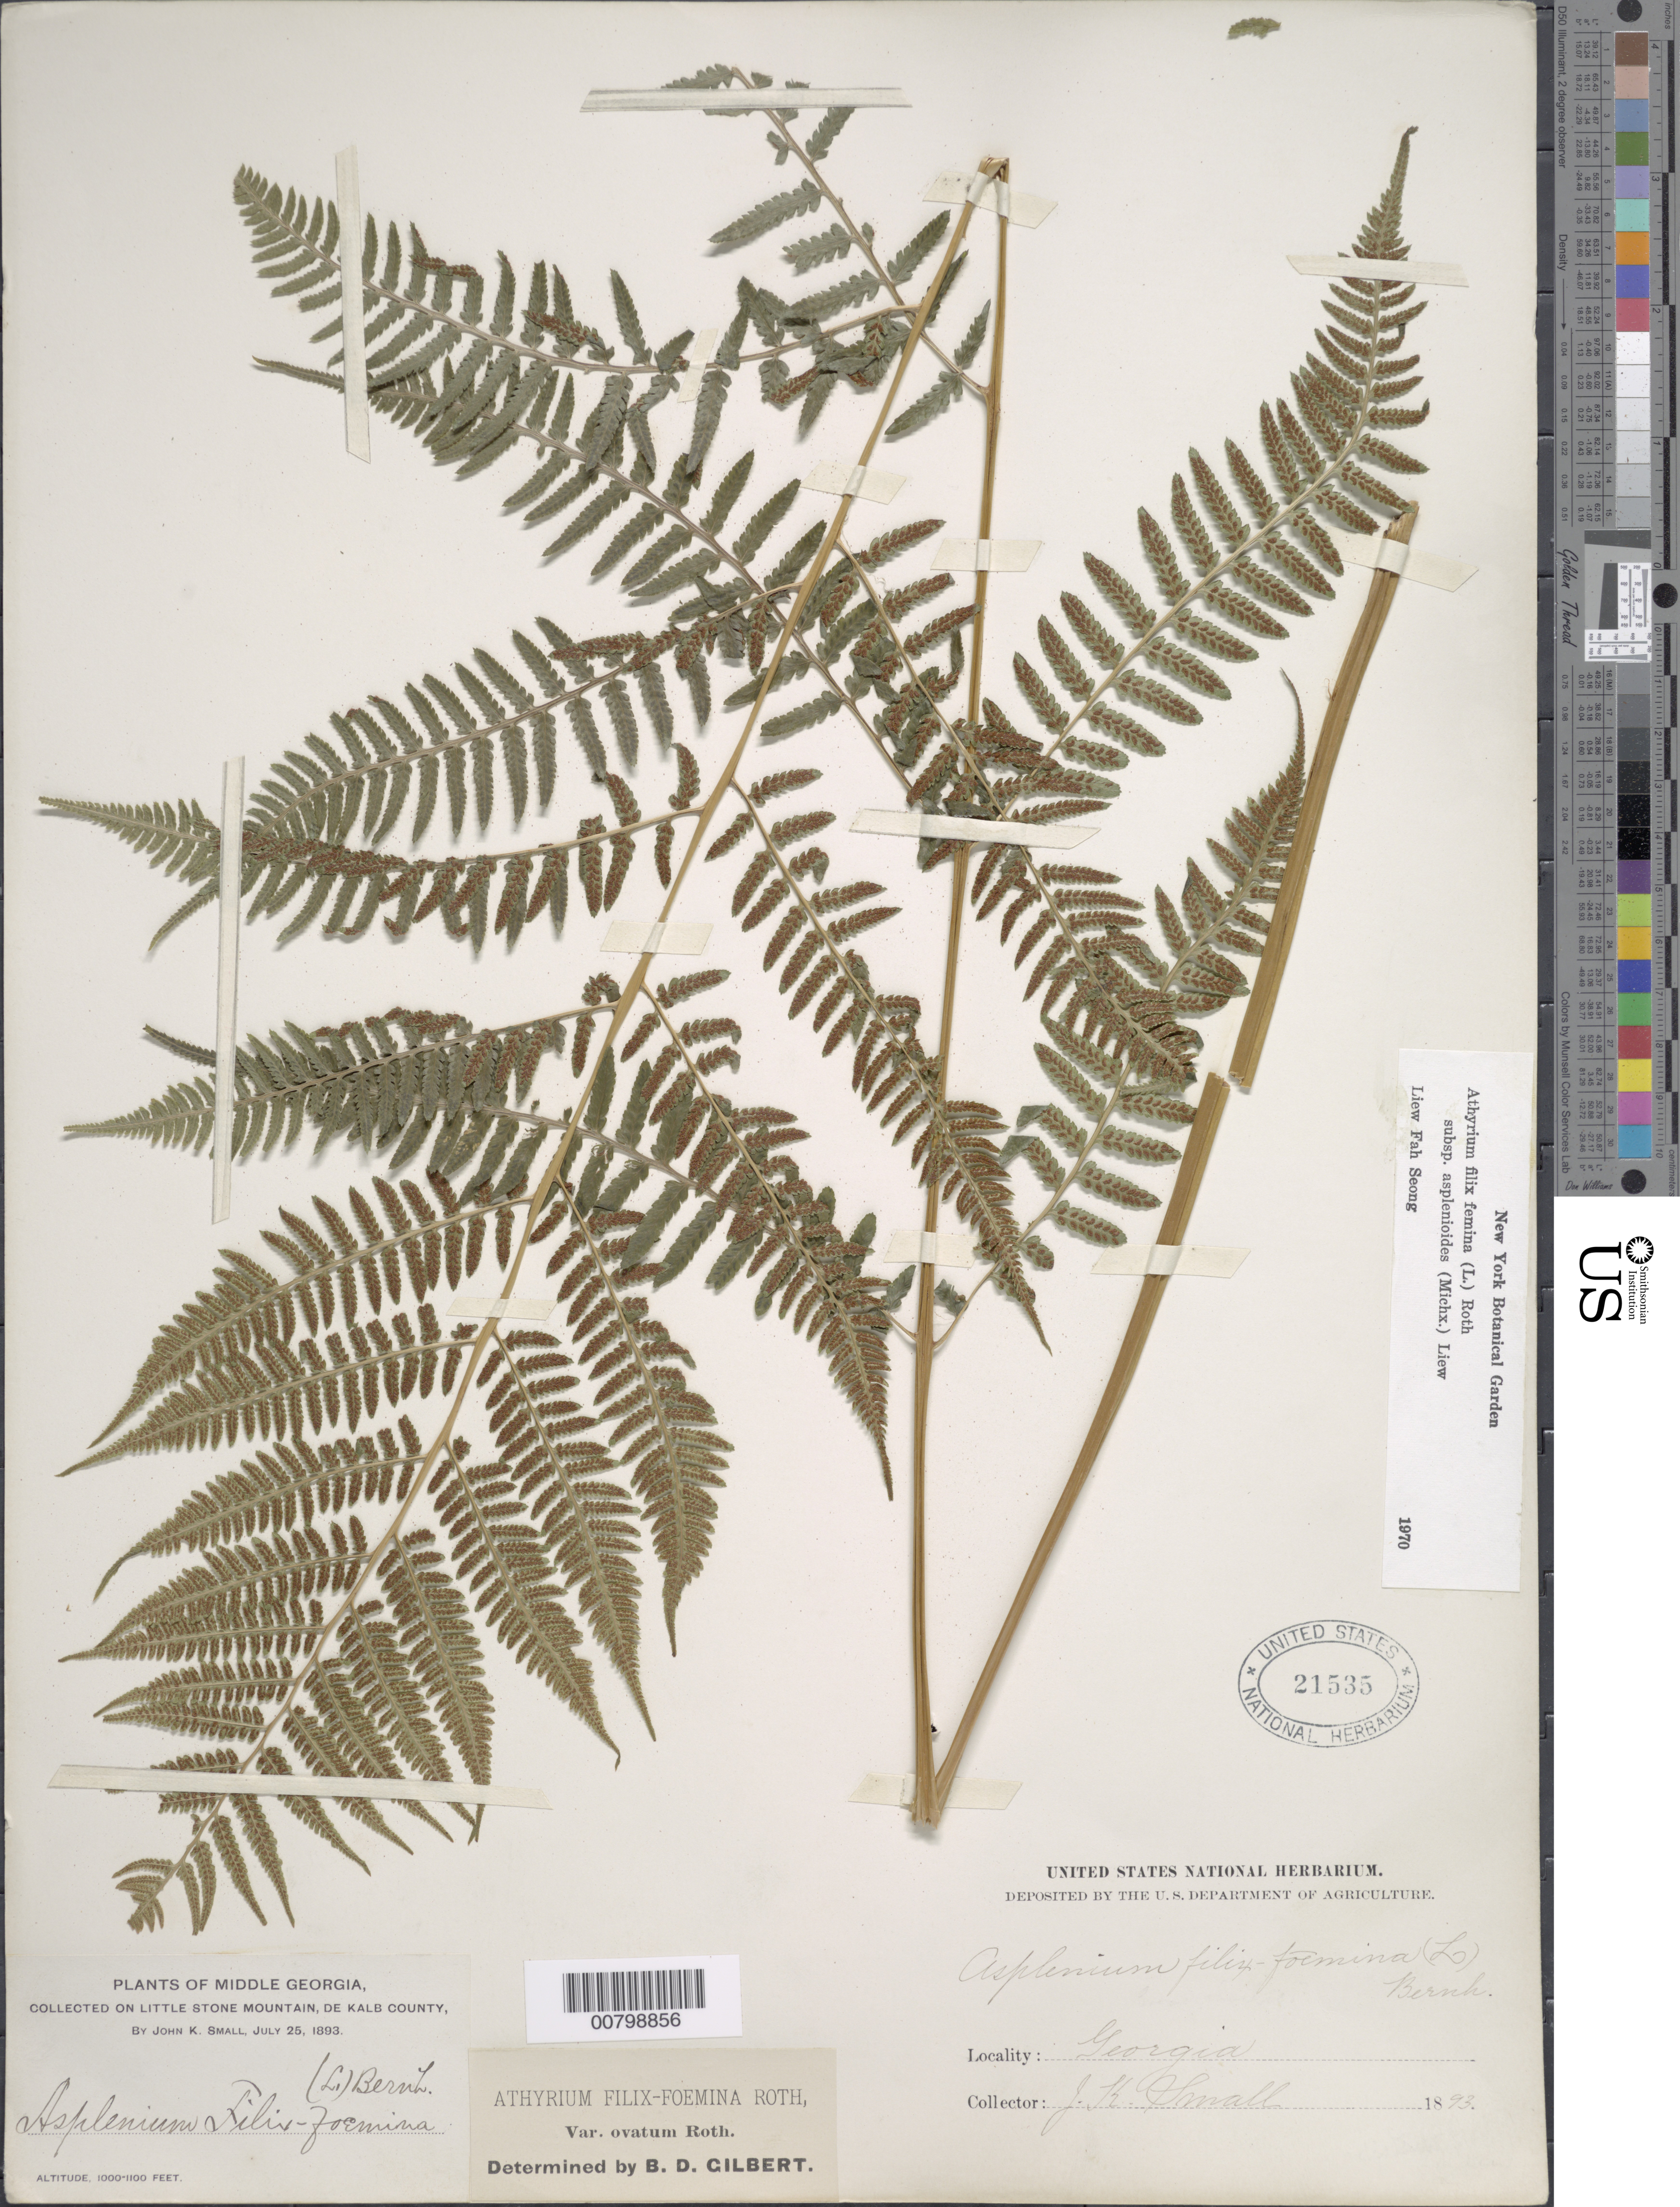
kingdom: Plantae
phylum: Tracheophyta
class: Polypodiopsida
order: Polypodiales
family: Athyriaceae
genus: Athyrium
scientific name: Athyrium filix-femina subsp. asplenioides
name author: (Michx.) Hultén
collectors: J. K. Small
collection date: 1893-07-25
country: United States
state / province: Georgia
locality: Middle Georgia, Little Stone Mountain, De Kalb County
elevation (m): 305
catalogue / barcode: US 21535